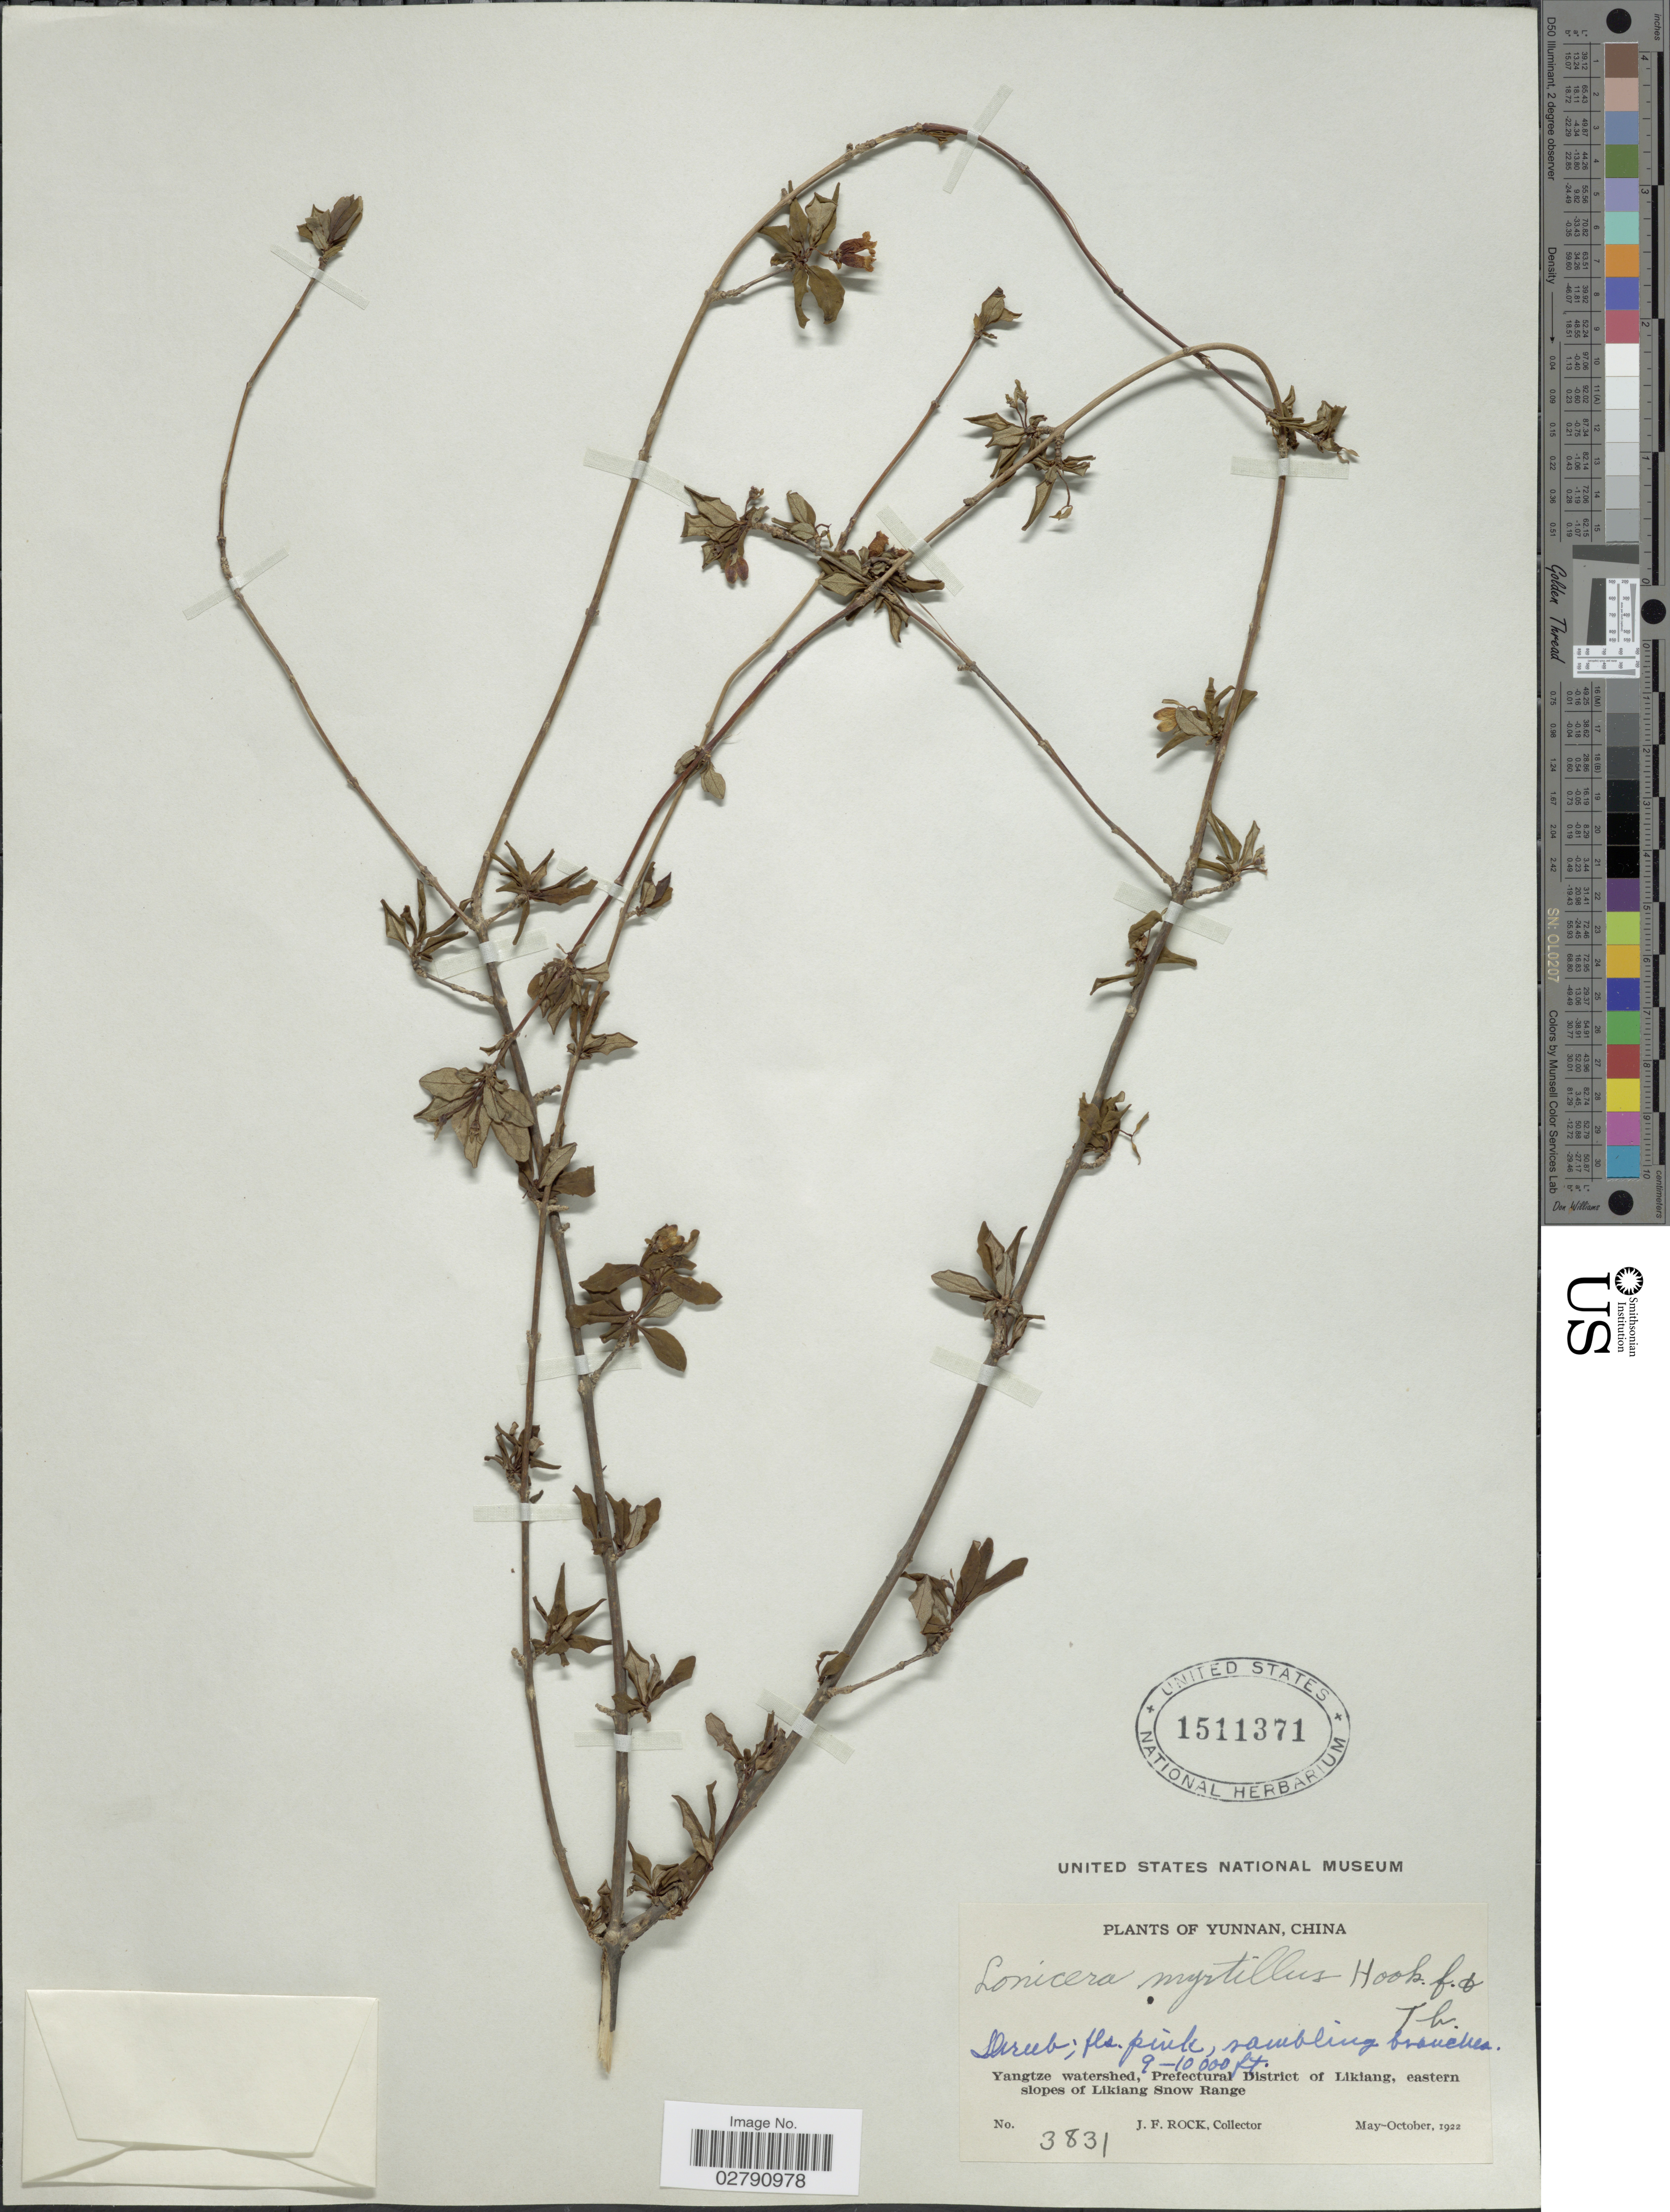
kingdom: Plantae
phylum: Tracheophyta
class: Magnoliopsida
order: Dipsacales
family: Caprifoliaceae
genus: Lonicera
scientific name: Lonicera myrtillus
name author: Thomson & Hook. f.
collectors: J. Rock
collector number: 3831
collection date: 1922-05/1922-10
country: China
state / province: Yunnan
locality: Yangtze watershed, Prefectural District of Likiang, eastern slopes of Likiang Snow Range.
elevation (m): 2743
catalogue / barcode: US 1511371